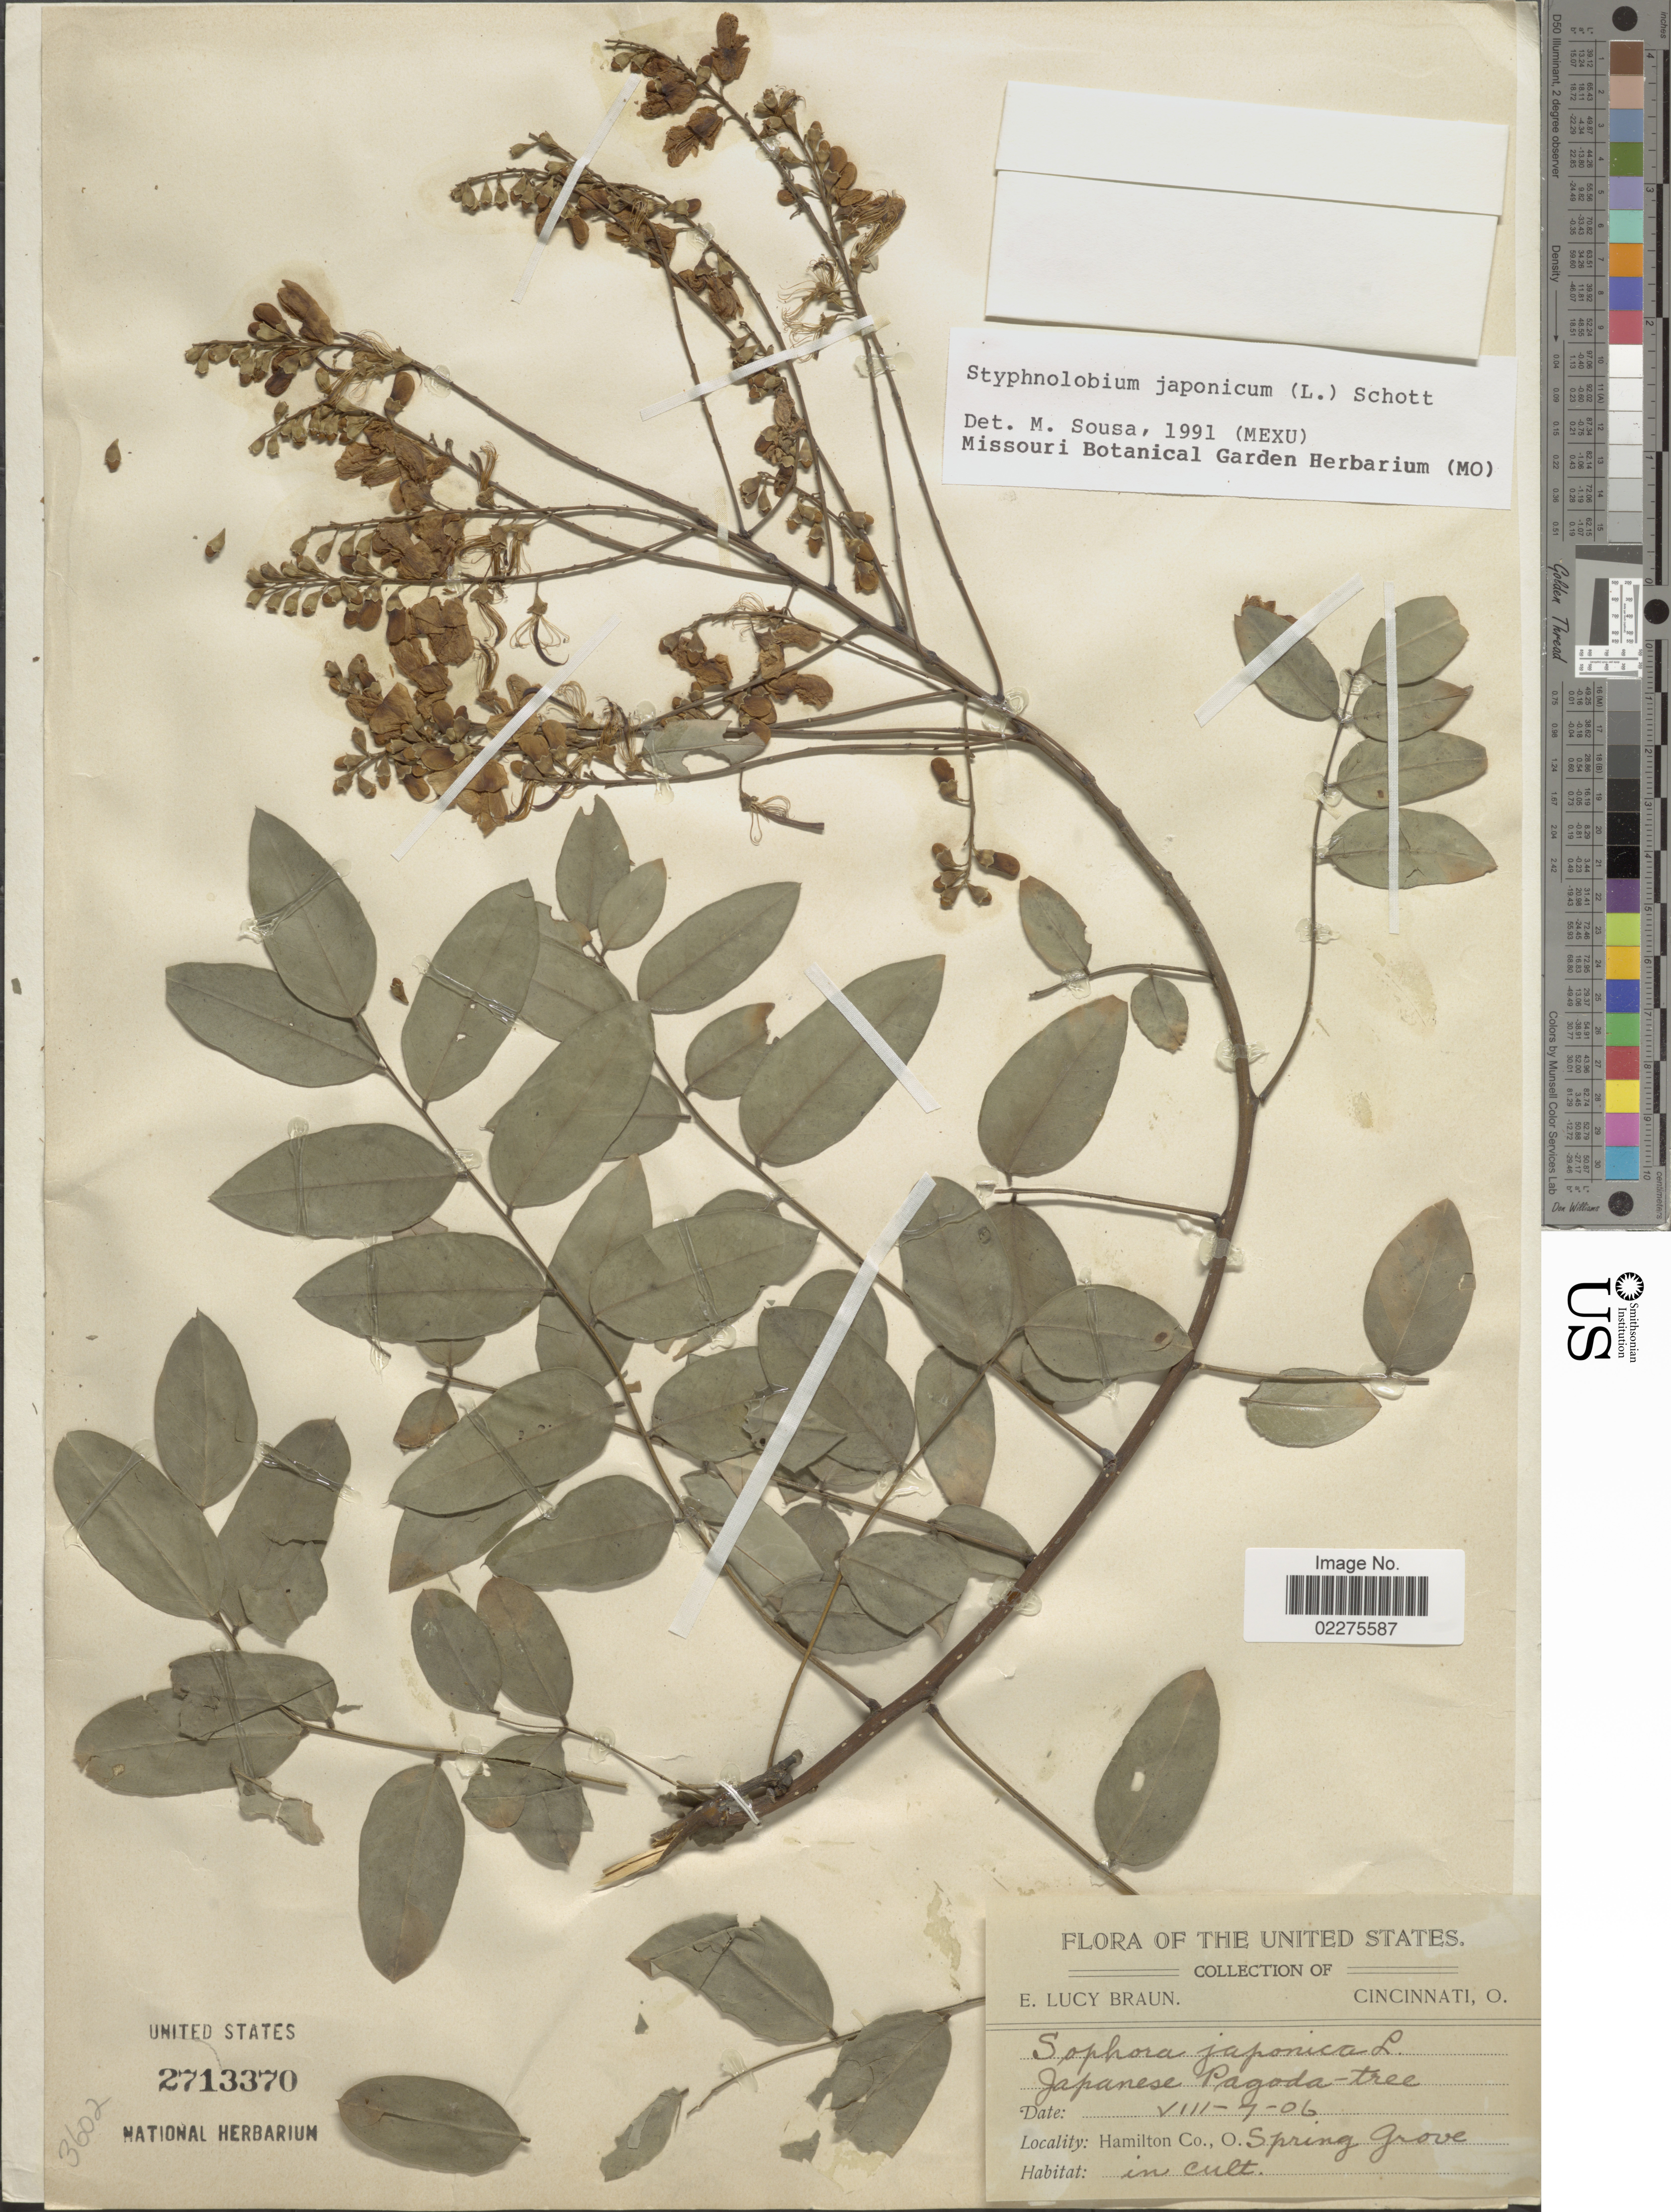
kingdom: Plantae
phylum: Tracheophyta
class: Magnoliopsida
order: Fabales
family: Fabaceae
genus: Styphnolobium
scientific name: Styphnolobium japonicum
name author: (L.) Schott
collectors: E. L. Braun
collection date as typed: Transcribed d/m/y: 7/8/06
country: United States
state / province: Ohio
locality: Hamilton Co. Spring Grove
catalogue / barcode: US 2713370